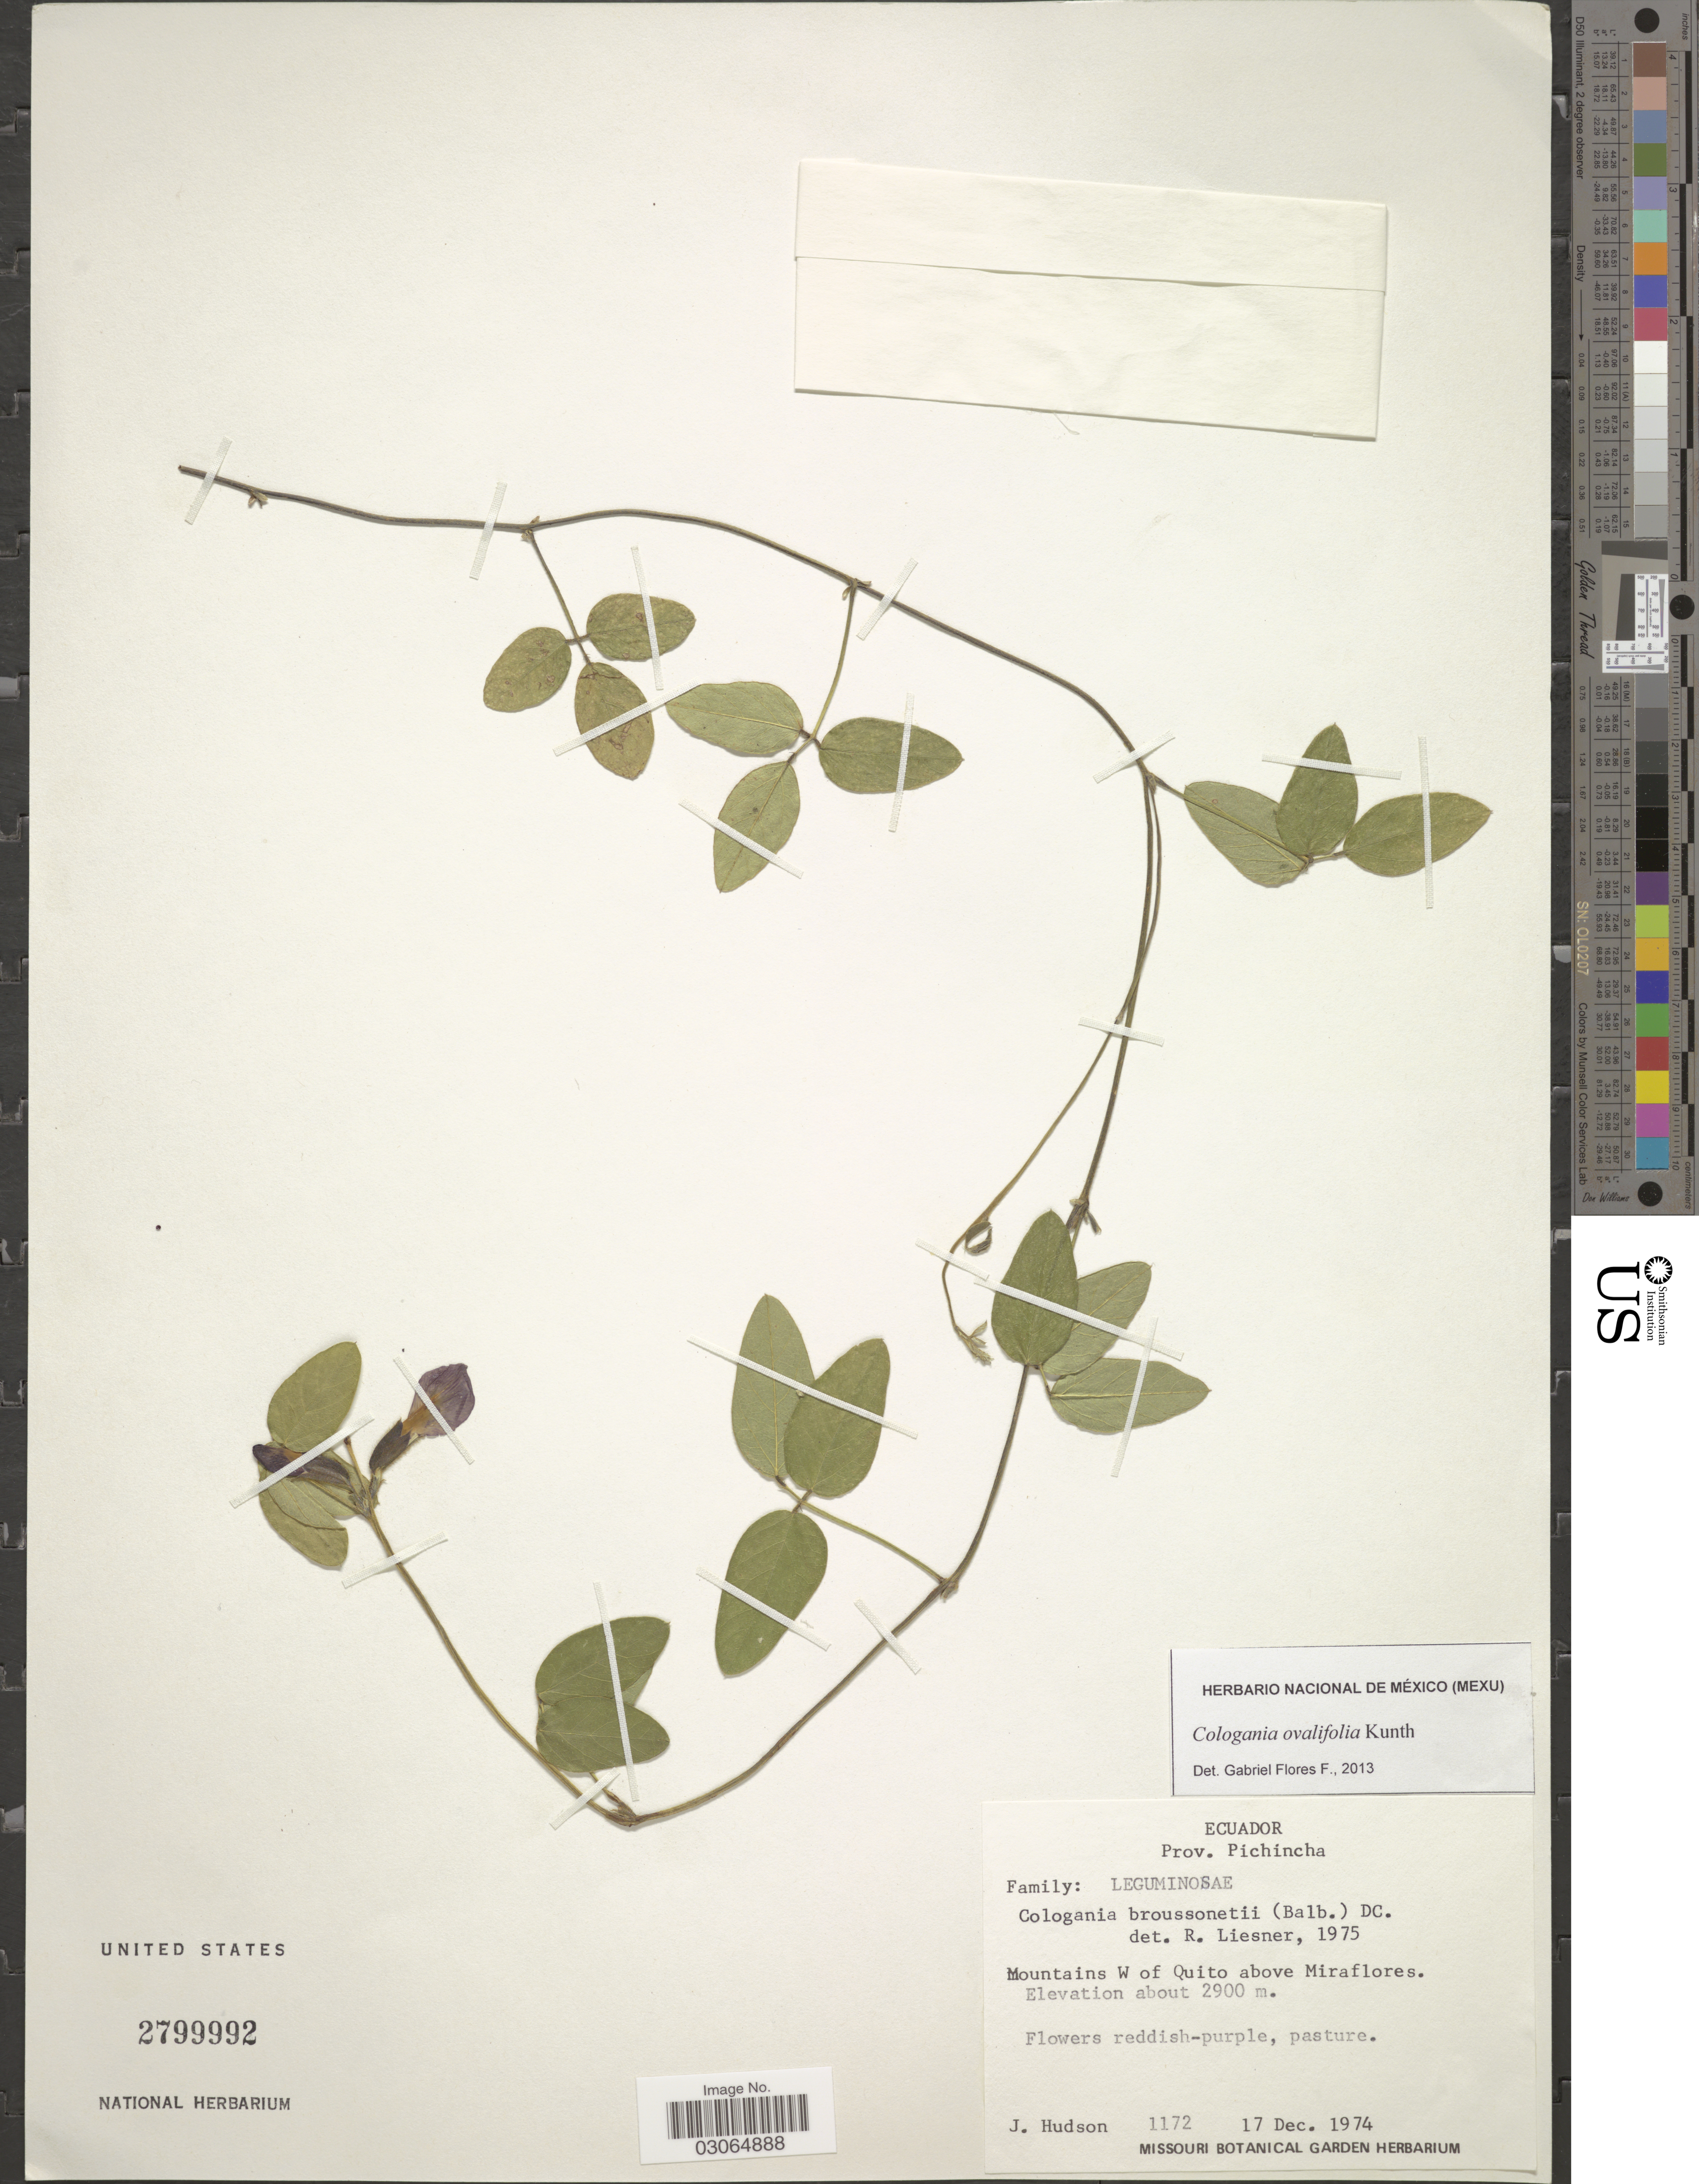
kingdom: Plantae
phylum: Tracheophyta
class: Magnoliopsida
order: Fabales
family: Fabaceae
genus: Cologania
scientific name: Cologania broussonetii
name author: (Balb.) DC.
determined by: Fearing, O. S.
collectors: J. Hudson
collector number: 1172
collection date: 1974-12-17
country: Ecuador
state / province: Pichincha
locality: Mountains W of Quito above Miraflores.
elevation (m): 2900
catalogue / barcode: US 2799992